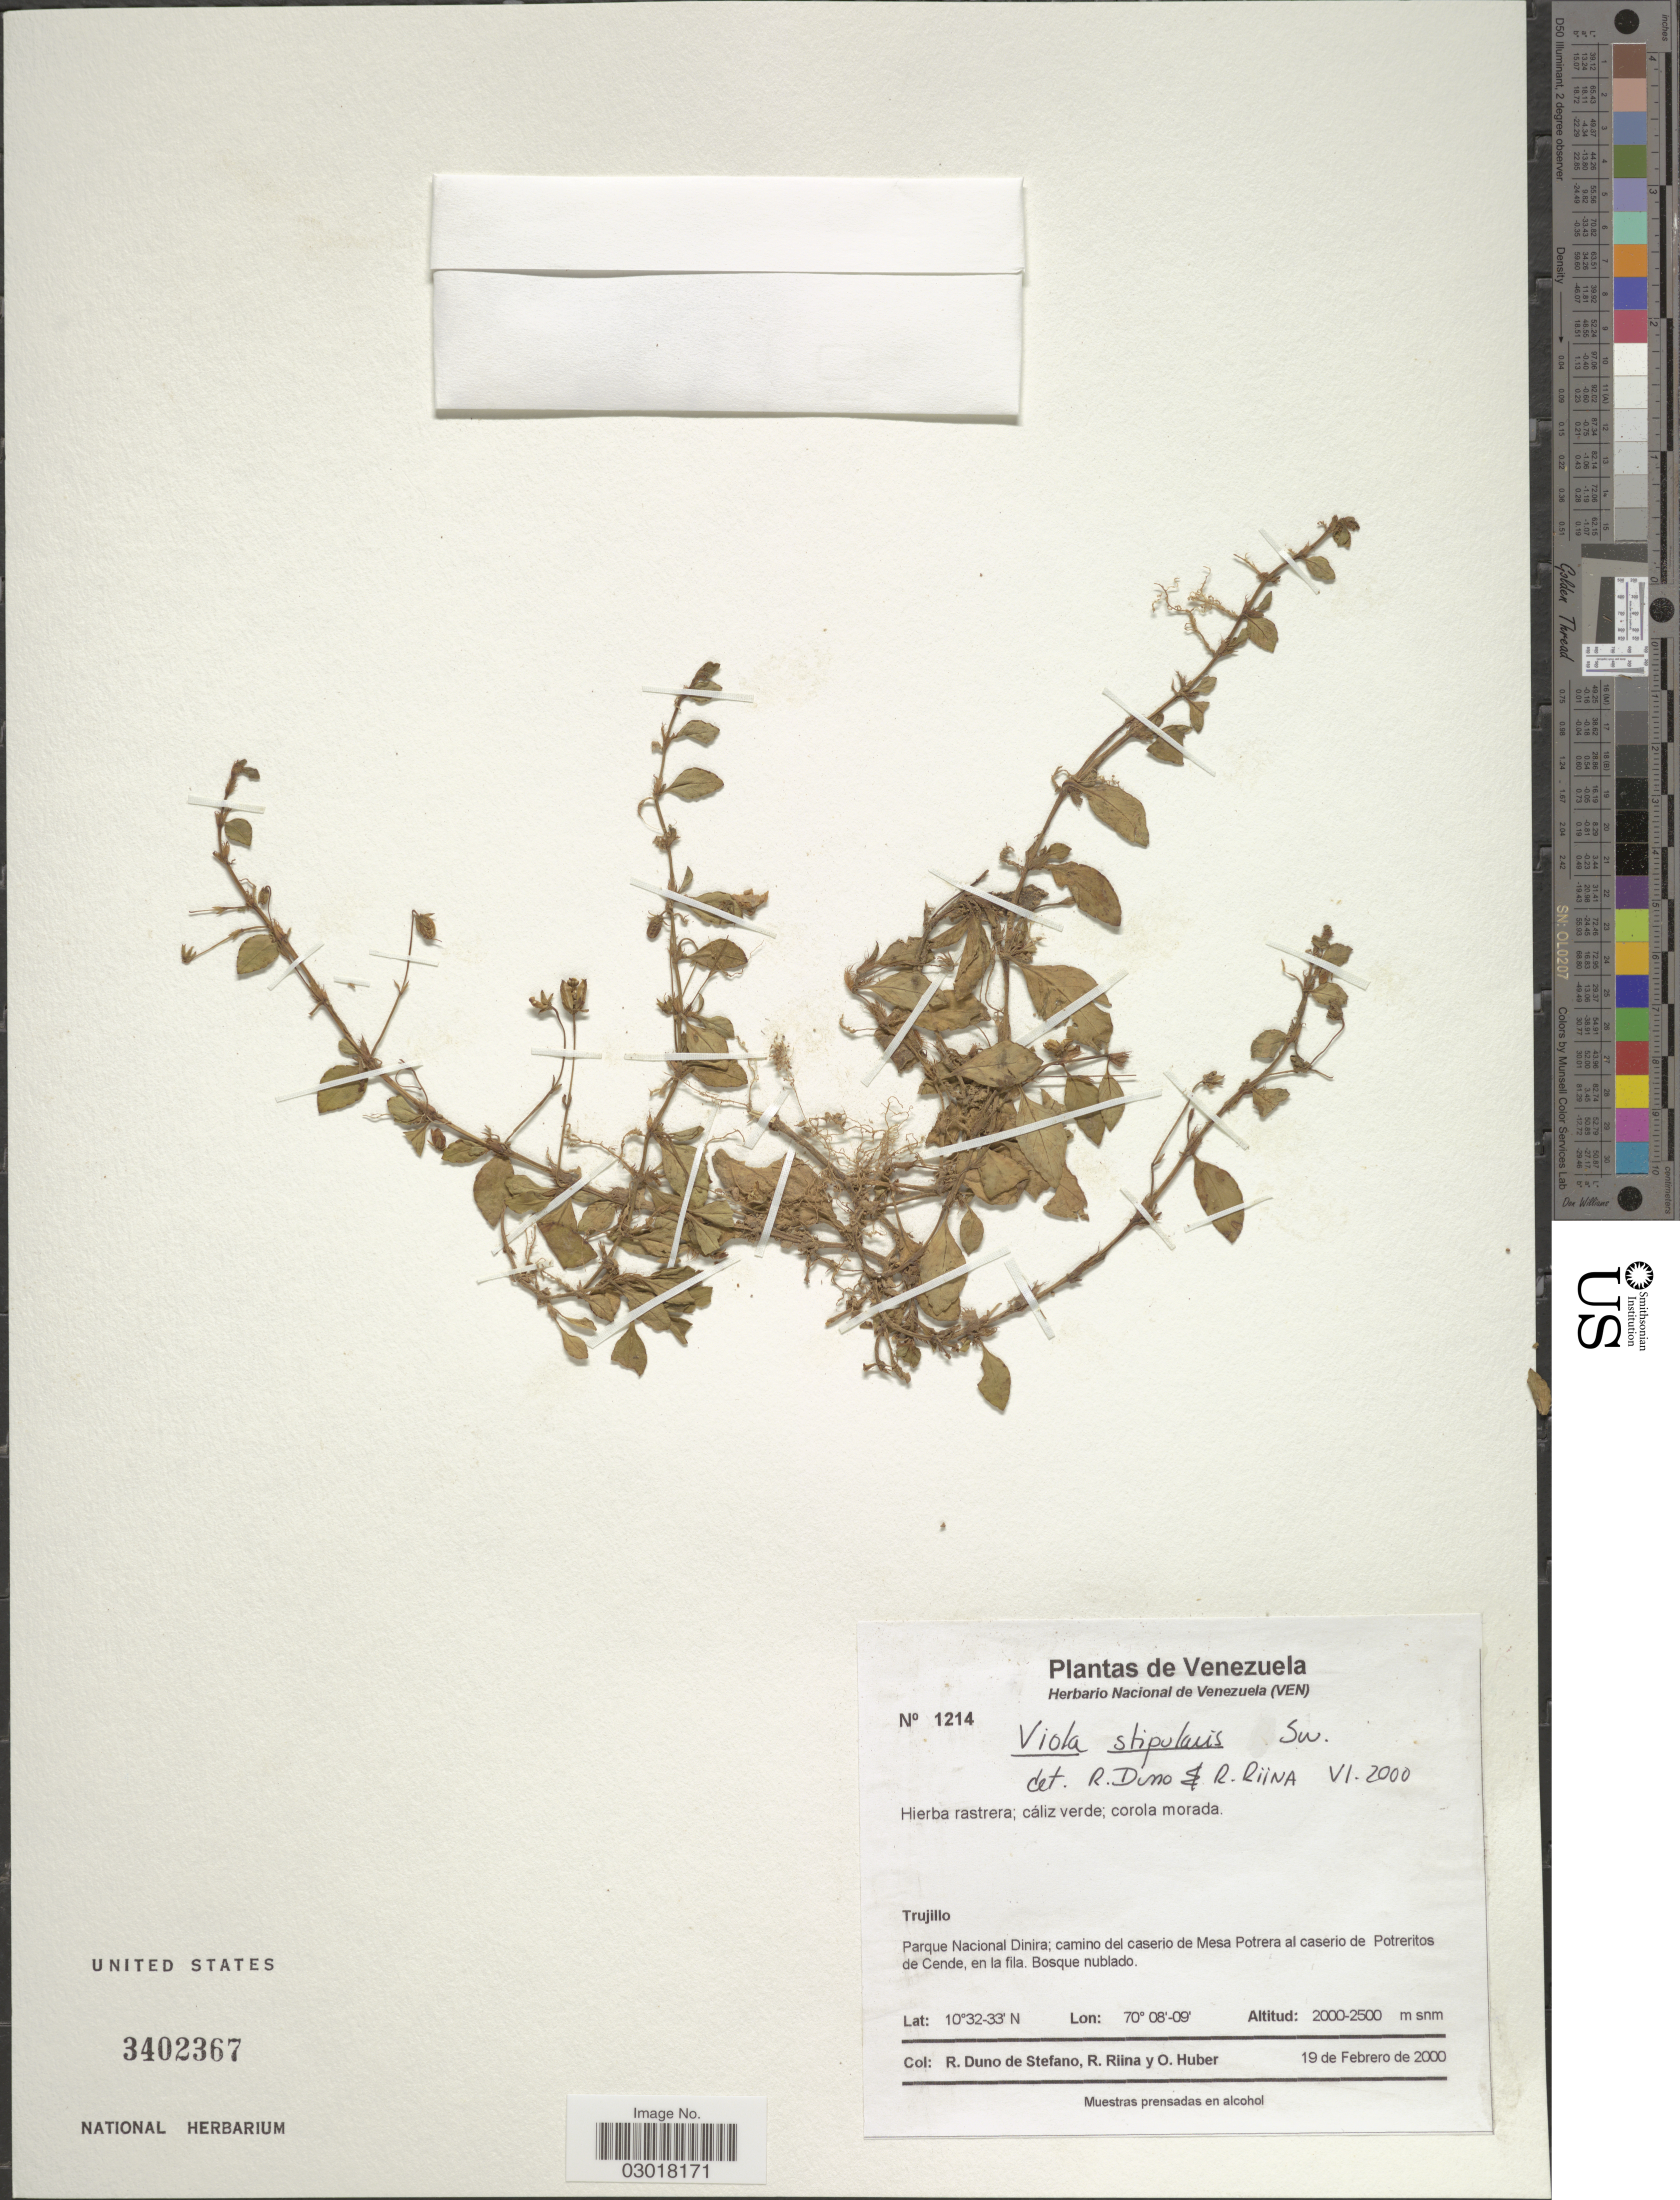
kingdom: Plantae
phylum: Tracheophyta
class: Magnoliopsida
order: Malpighiales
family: Violaceae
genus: Viola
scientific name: Viola stipularis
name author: Sw.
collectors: R. Duno de Stefano, R. Riina & O. Huber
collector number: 1214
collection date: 2000-02-19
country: Venezuela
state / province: Trujillo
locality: Parque Nacional Dinira; camino del caserio de Mesa Potrera al caserio de Potreritos de Cende, en la fila.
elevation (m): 2000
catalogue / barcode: US 3402367